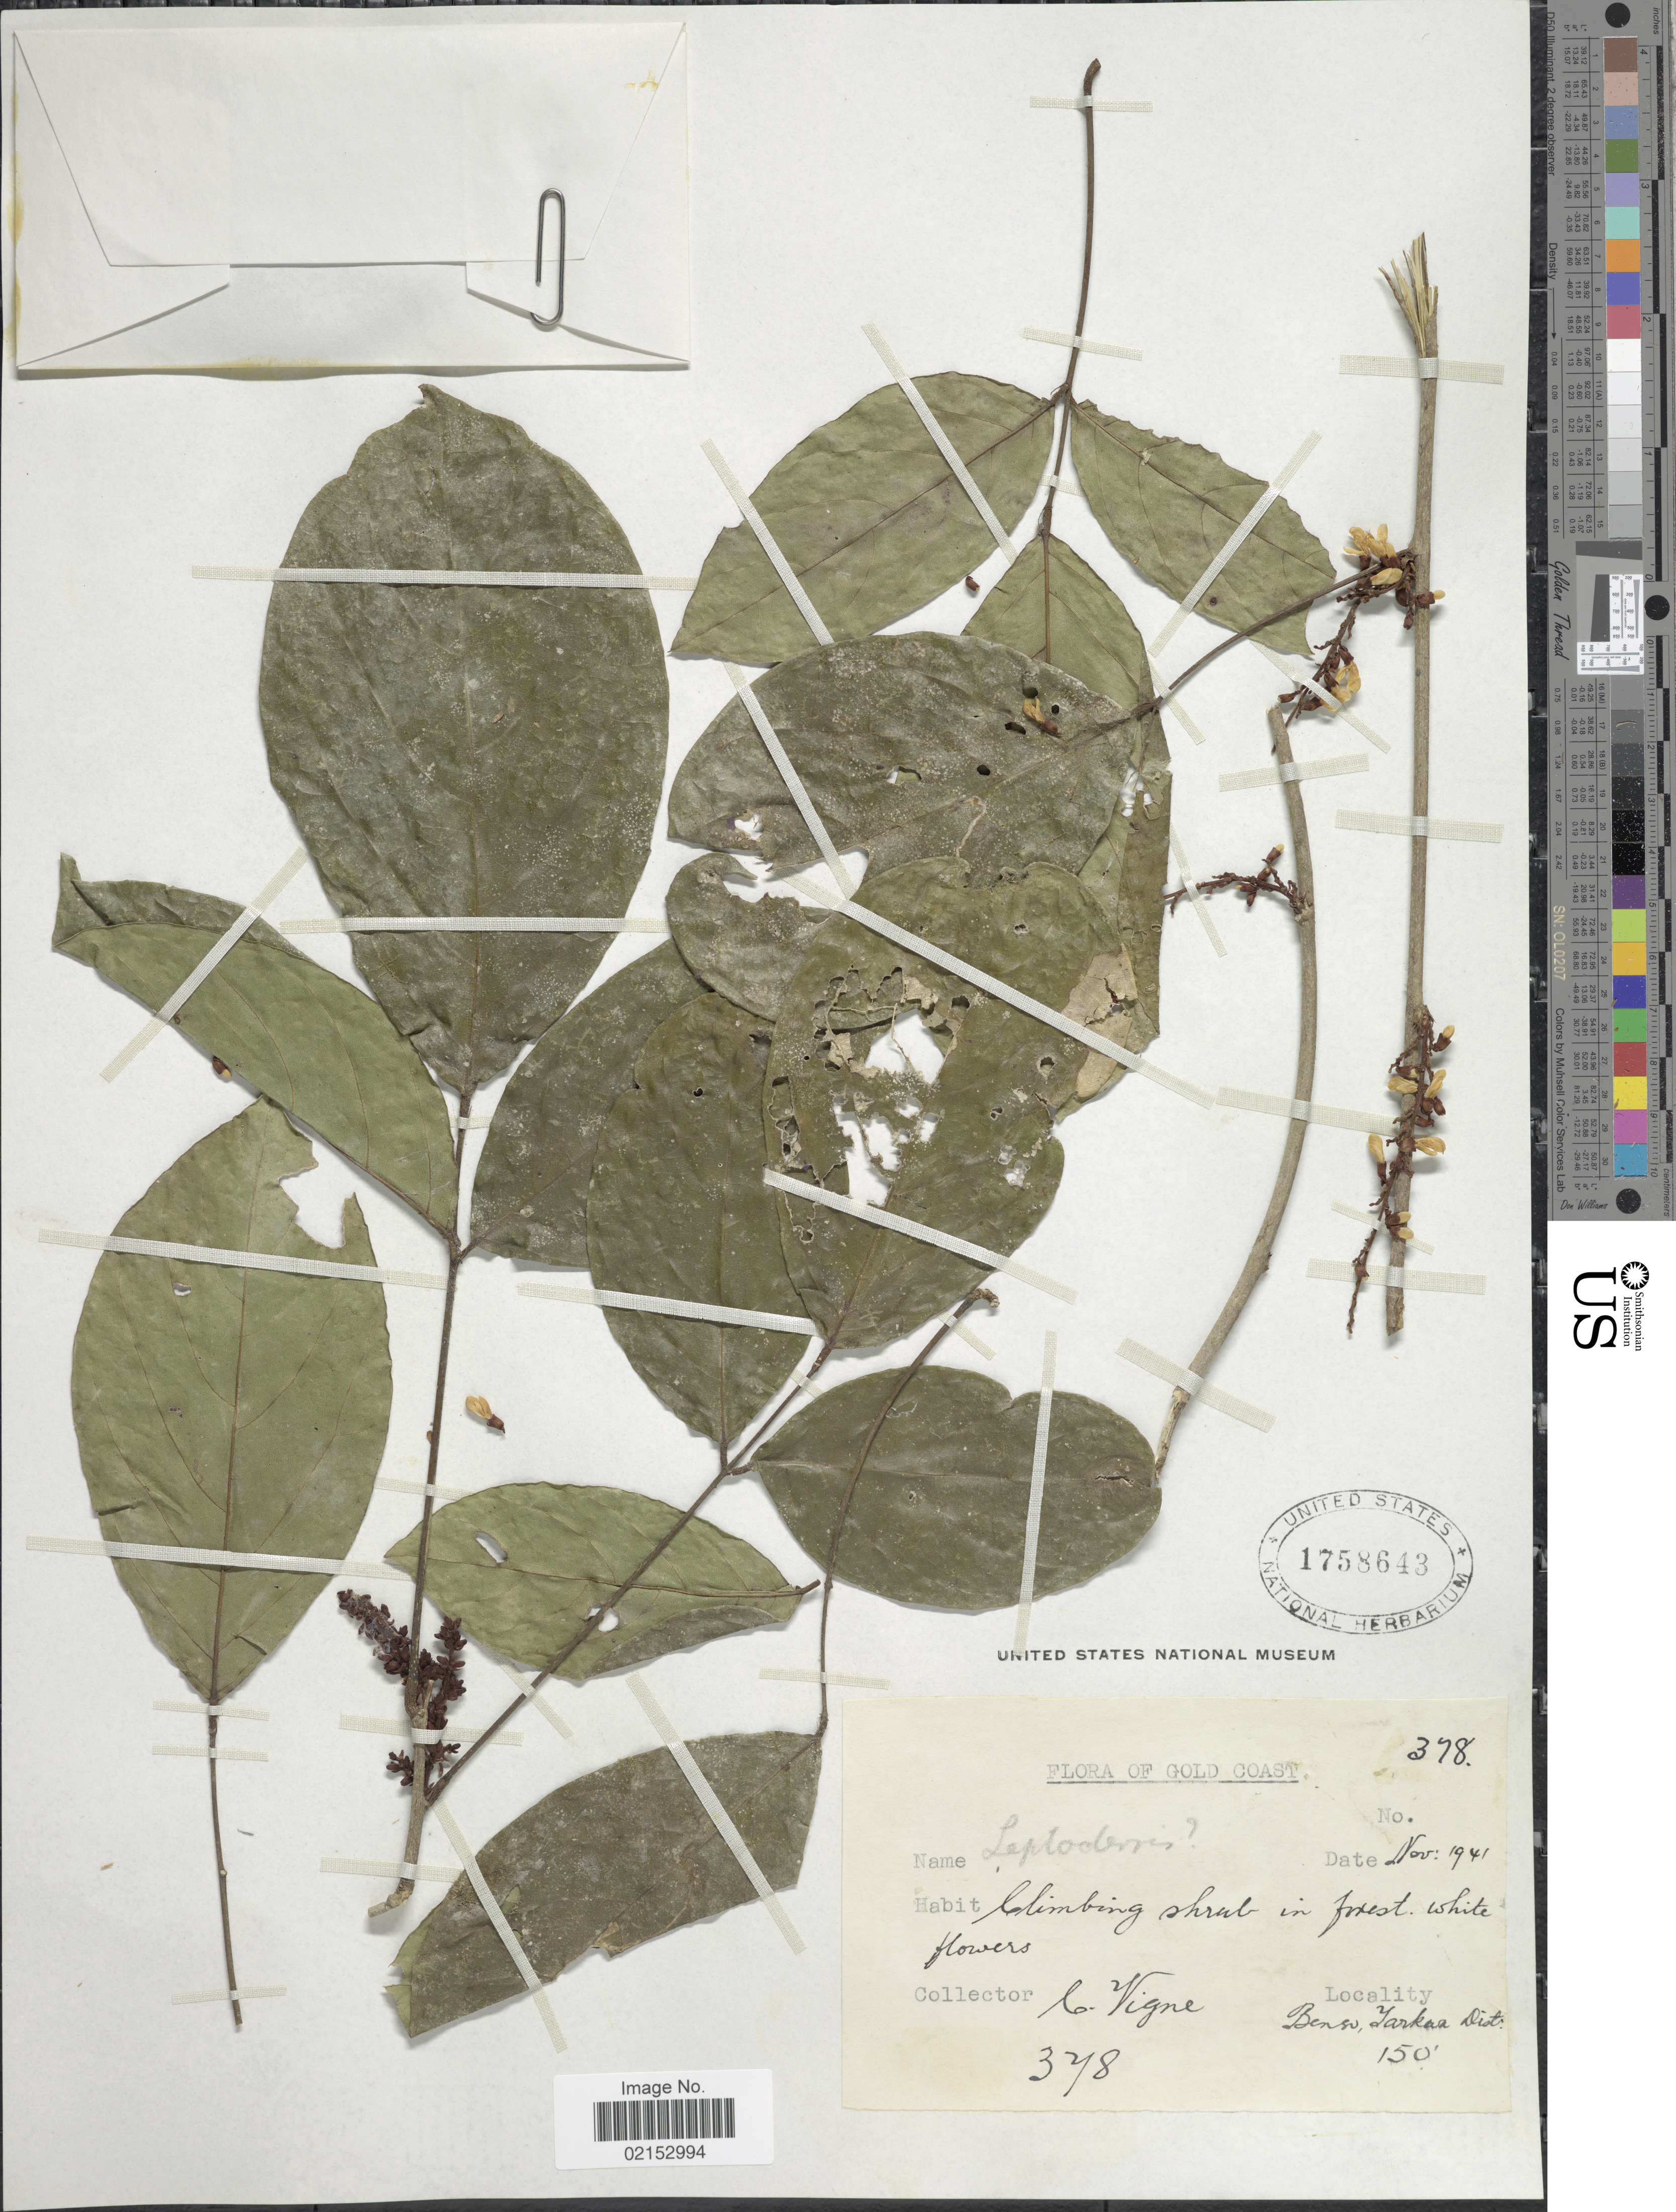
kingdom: Plantae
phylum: Tracheophyta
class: Magnoliopsida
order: Fabales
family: Fabaceae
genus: Leptoderris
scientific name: Leptoderris sp.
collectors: C. Vigne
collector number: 378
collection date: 1941-11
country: Ghana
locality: Gold Coast, Benso, Tarkwa Dist.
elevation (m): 46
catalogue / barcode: US 1758643